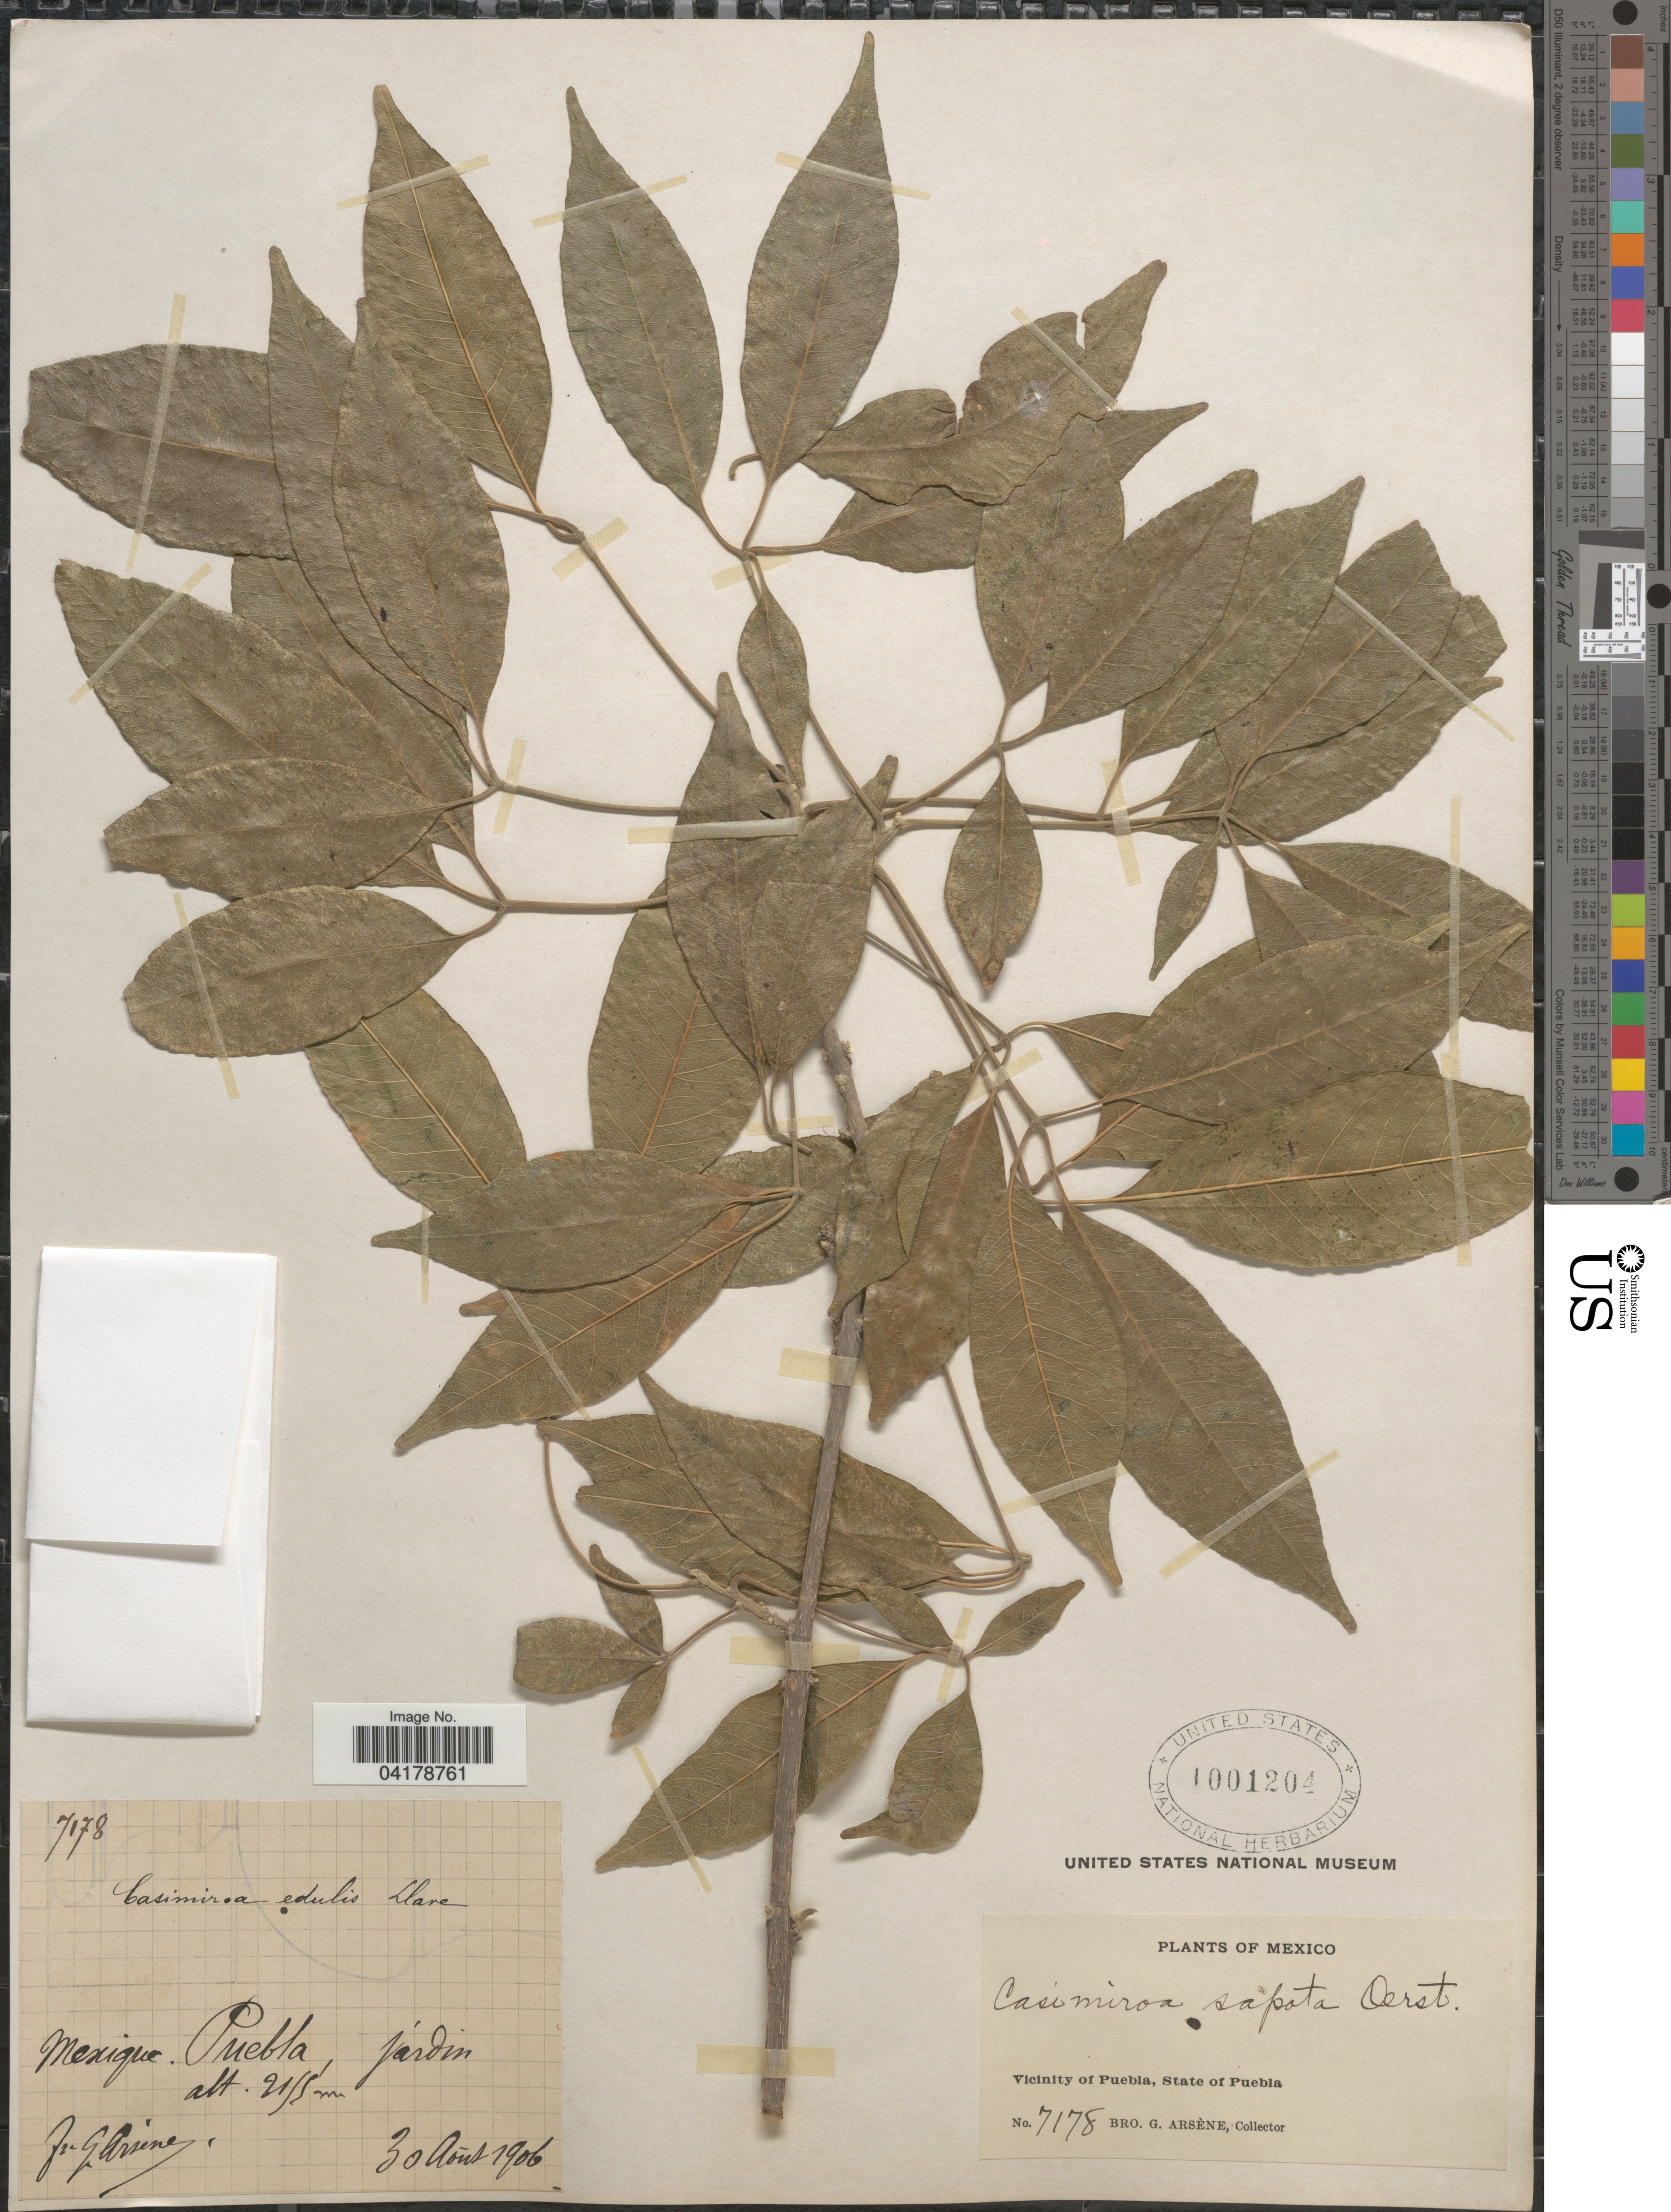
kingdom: Plantae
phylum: Tracheophyta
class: Magnoliopsida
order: Sapindales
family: Rutaceae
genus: Casimiroa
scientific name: Casimiroa sapota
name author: Oerst.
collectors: Bro. G. Arsène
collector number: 7178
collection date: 1906-08-30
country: Mexico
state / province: Puebla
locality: Vicinity of Puebla. Járdin.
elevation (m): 2155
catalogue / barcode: US 1001204